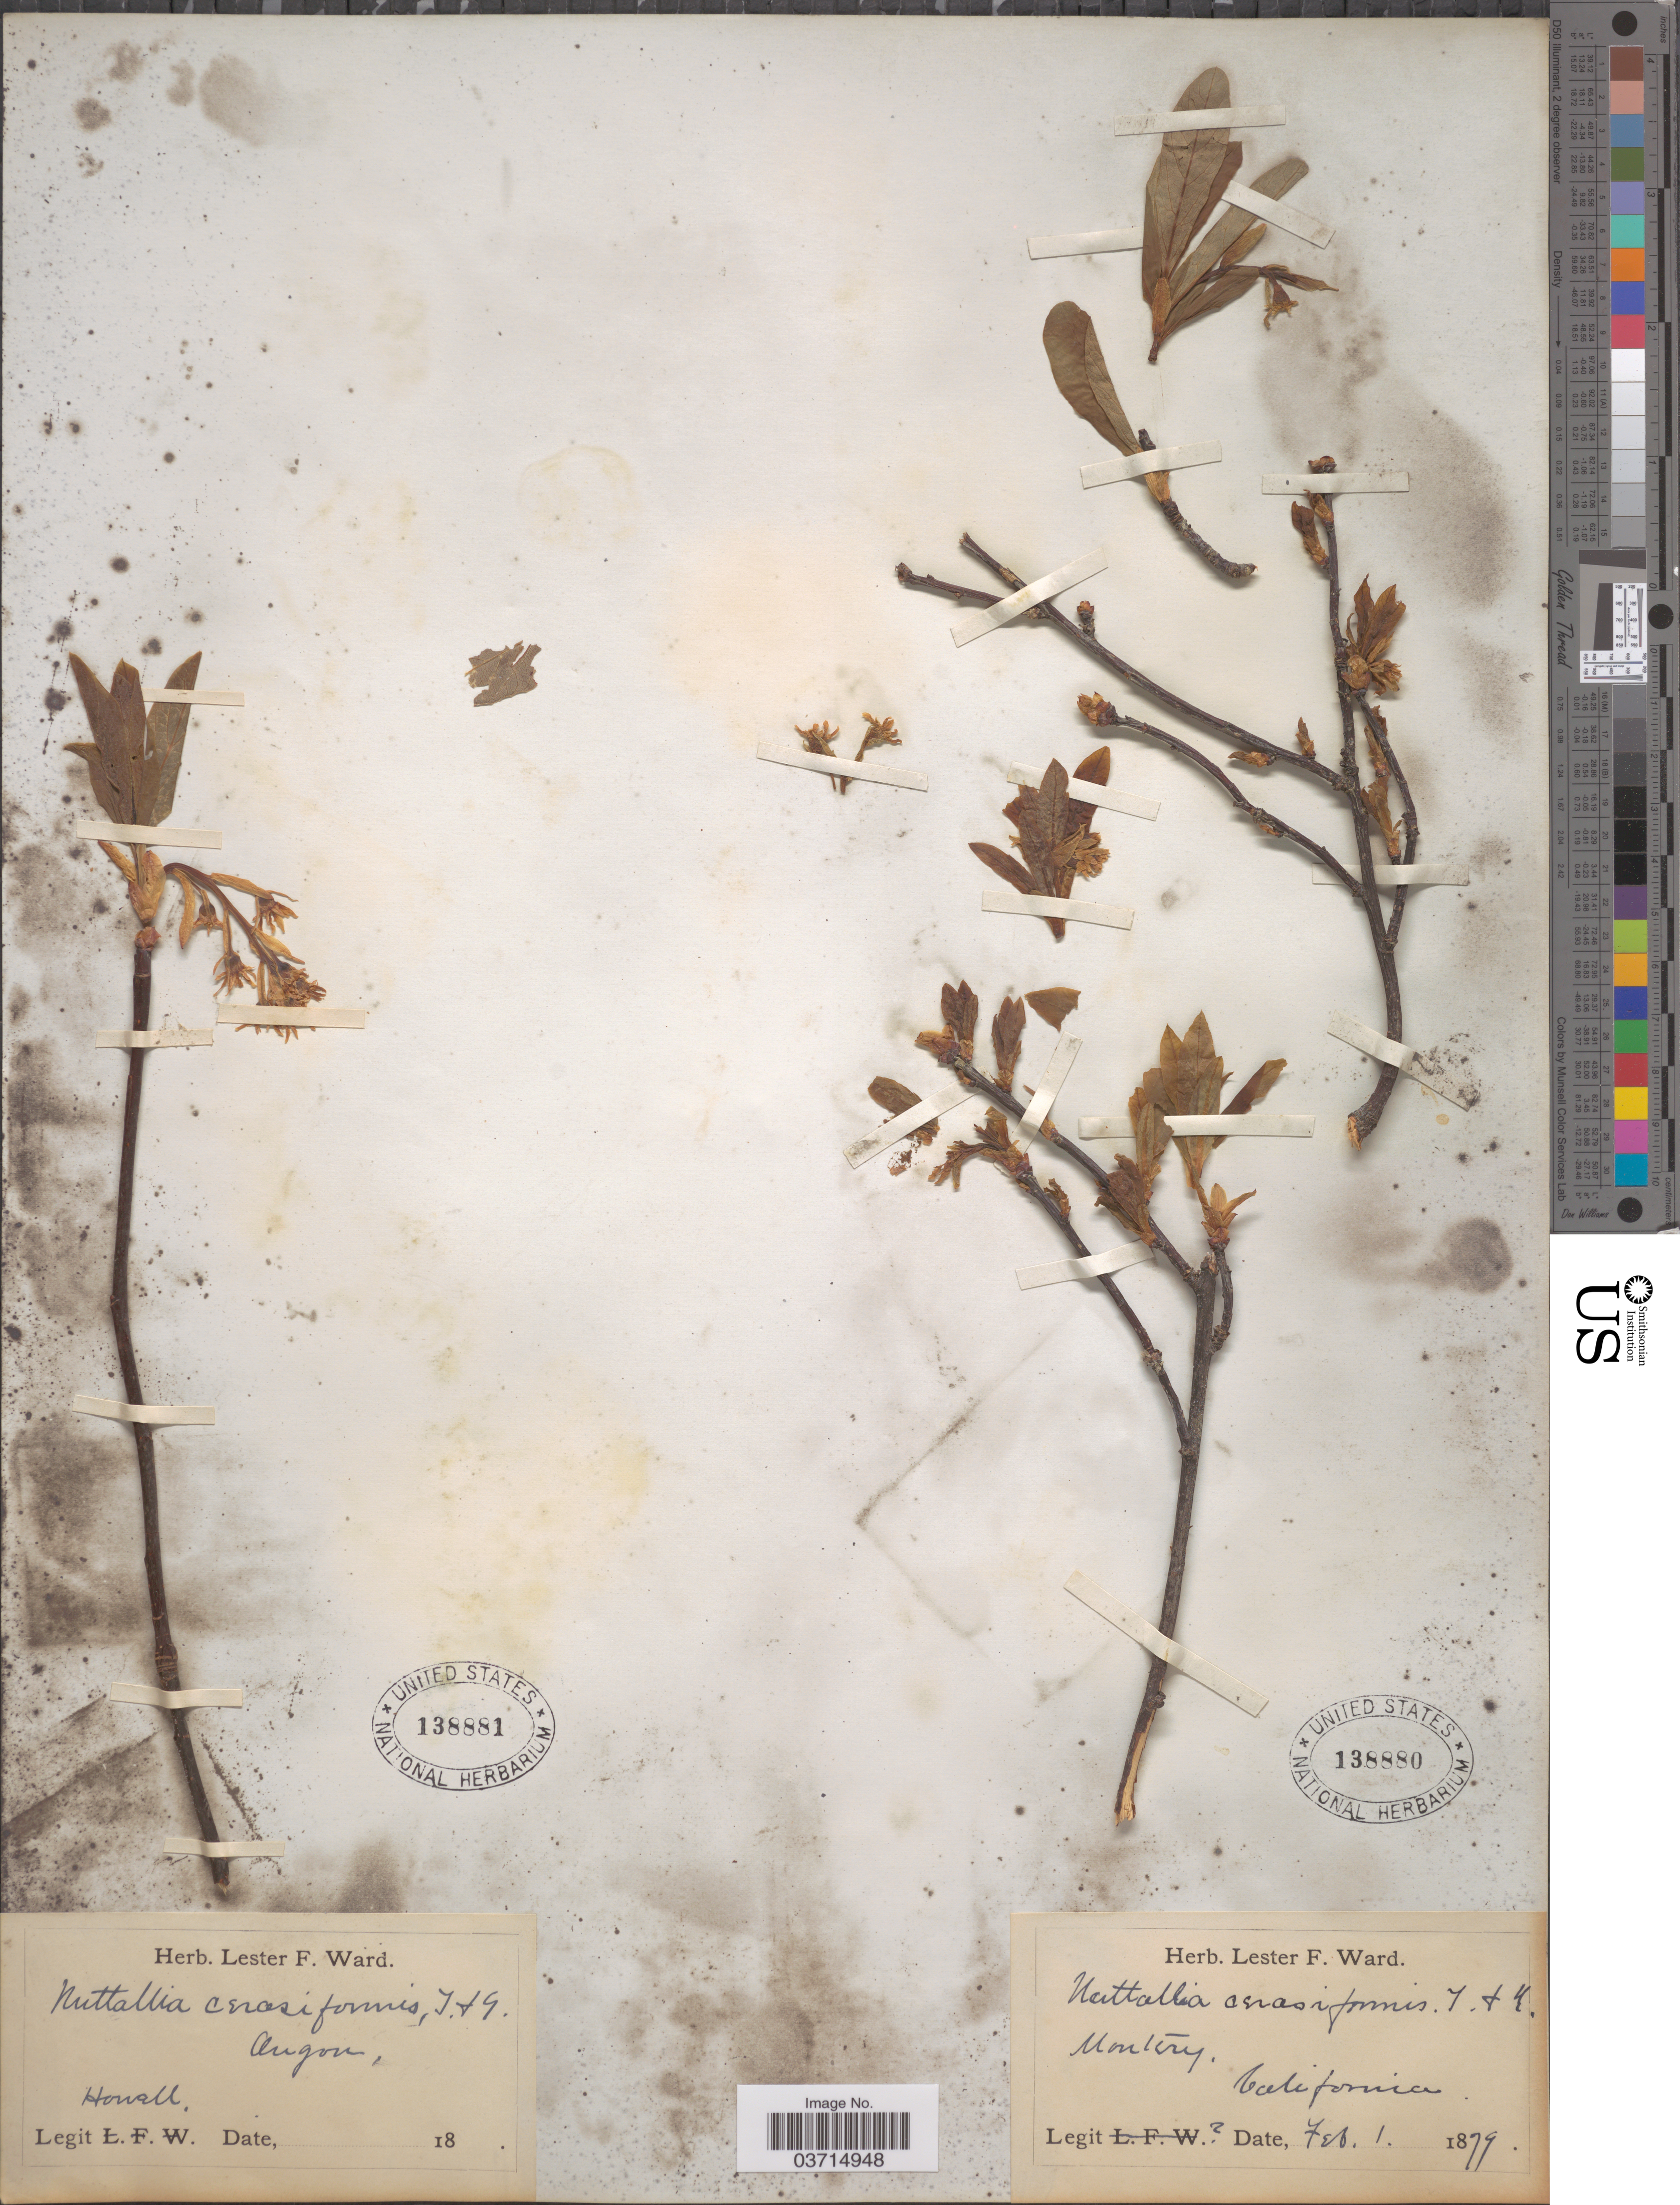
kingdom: Plantae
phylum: Tracheophyta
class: Magnoliopsida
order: Rosales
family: Rosaceae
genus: Oemleria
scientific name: Oemleria cerasiformis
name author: (Torr. & A. Gray ex Hook. & Arn.) J.W. Landon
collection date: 1879-02-01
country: United States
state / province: California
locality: Montery.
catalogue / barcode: US 138880